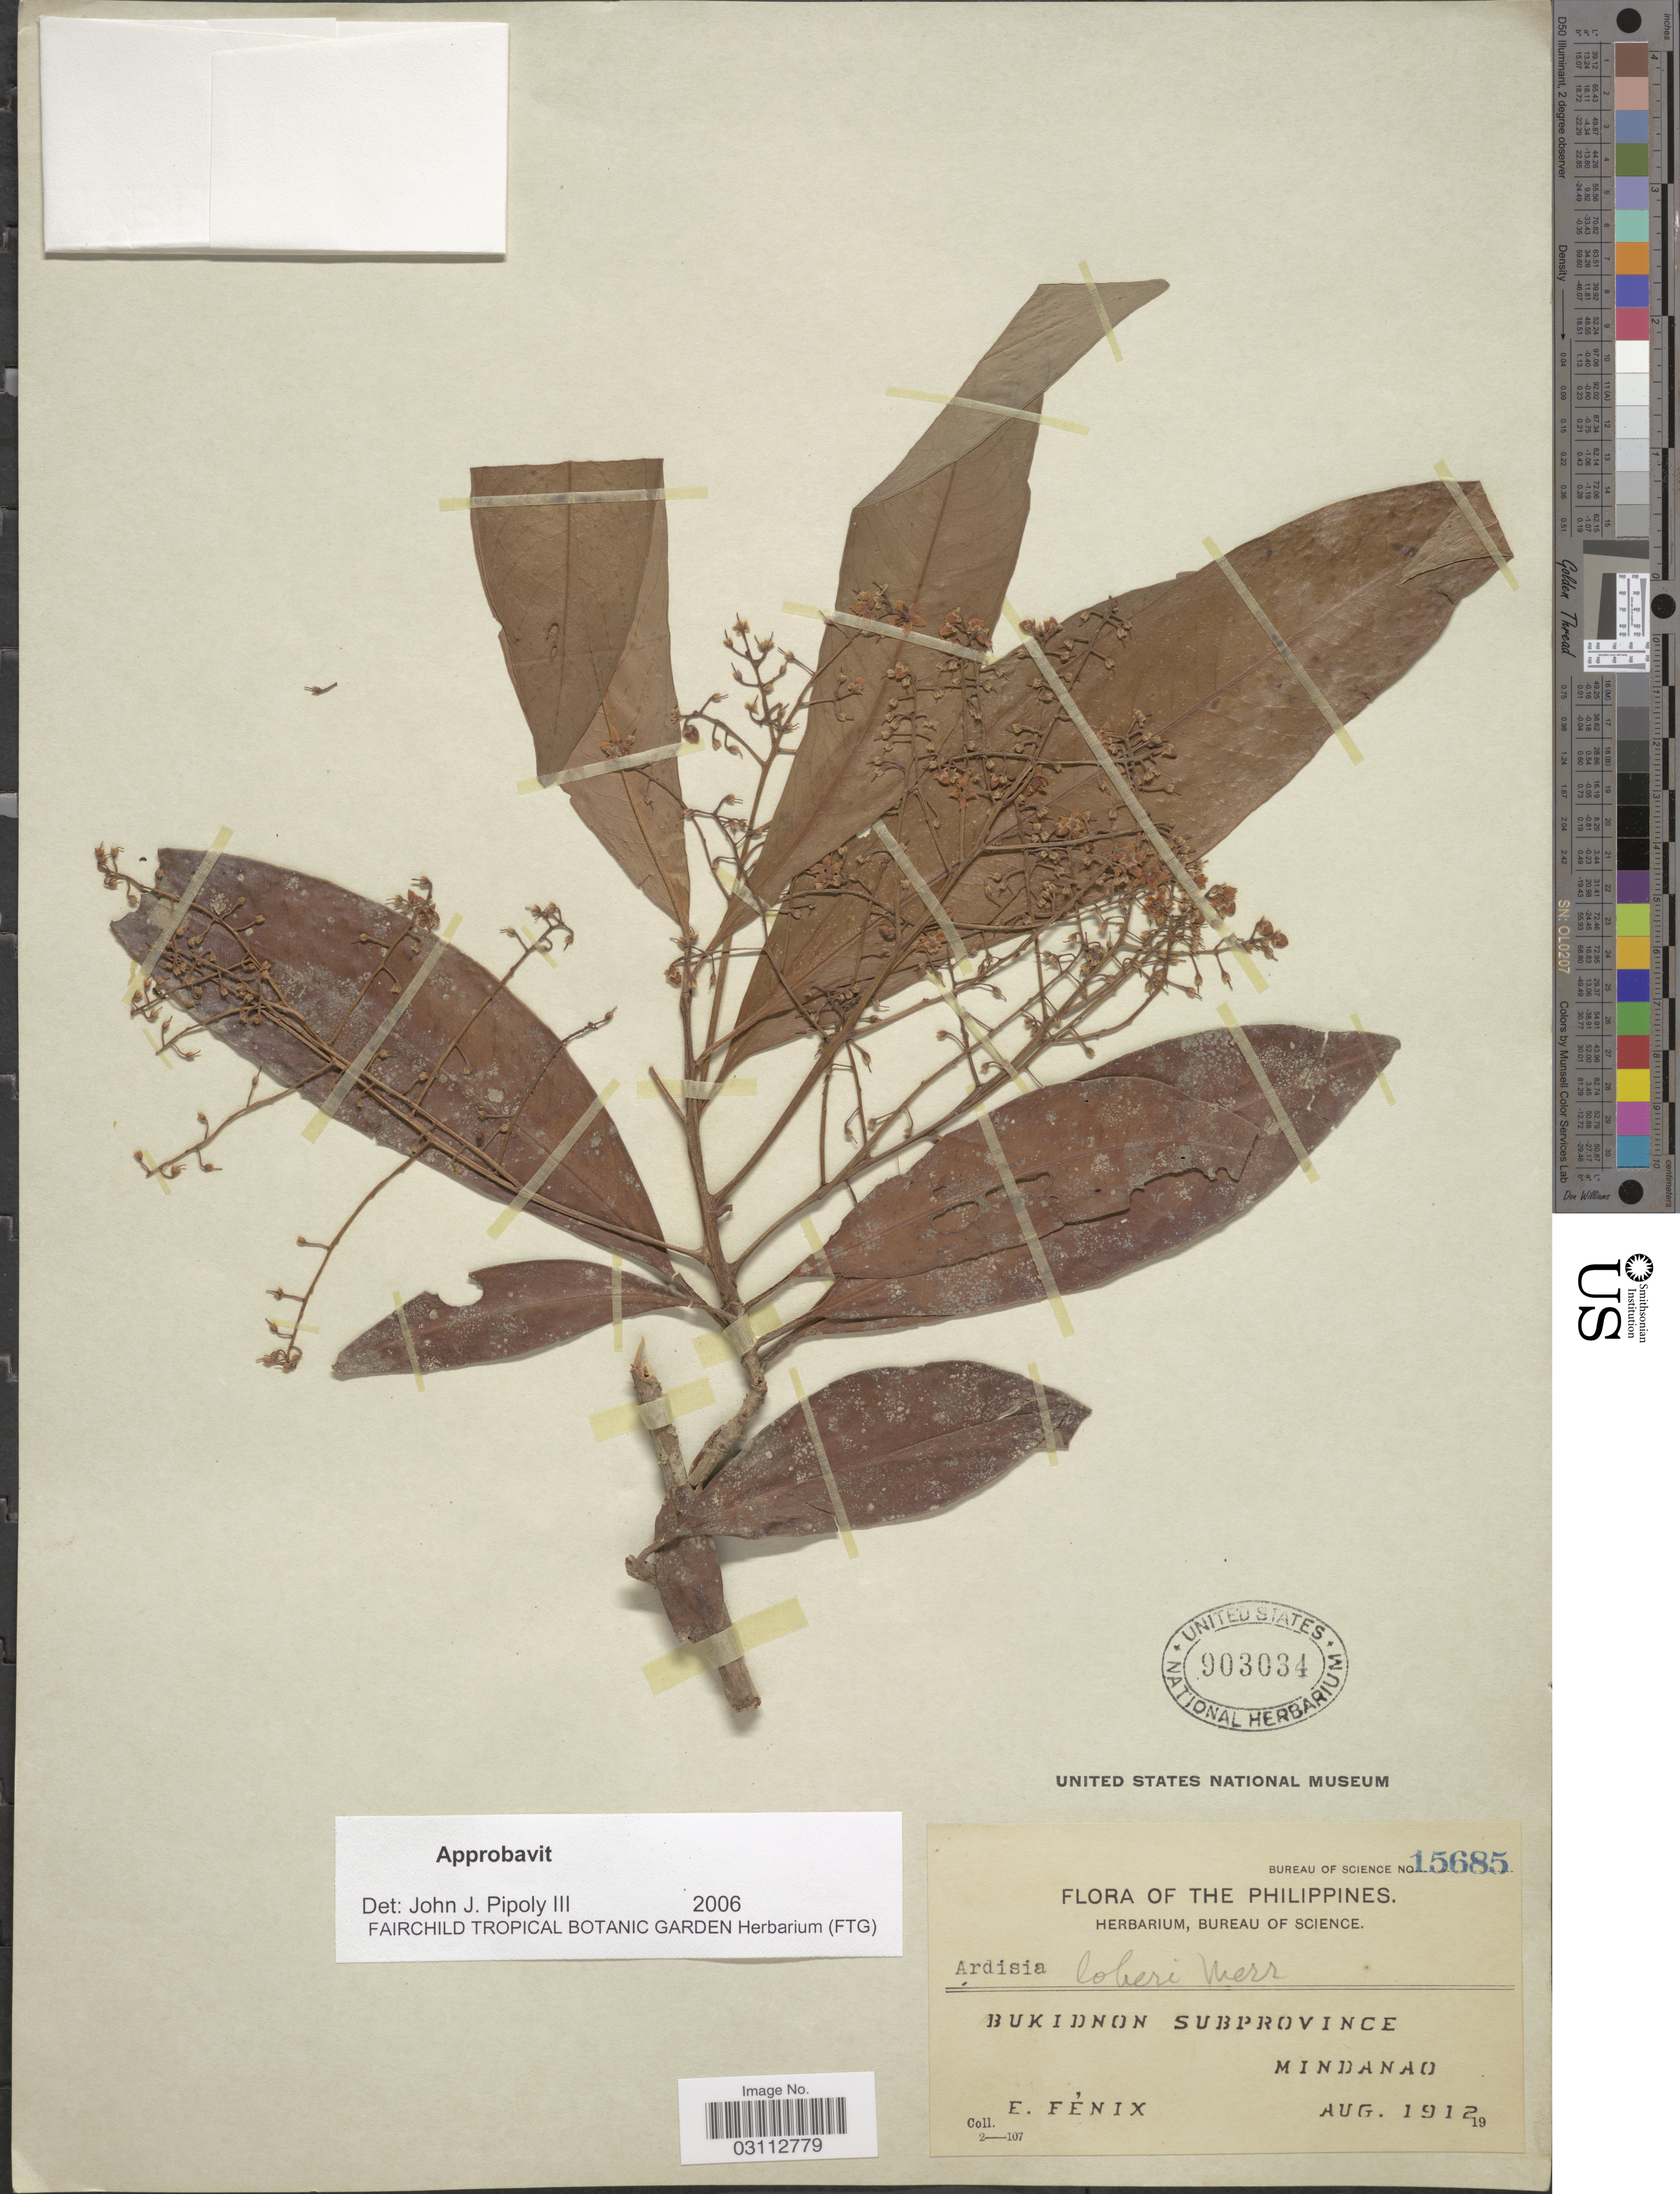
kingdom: Plantae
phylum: Tracheophyta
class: Magnoliopsida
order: Ericales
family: Primulaceae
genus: Ardisia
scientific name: Ardisia loheri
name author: Merr.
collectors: E. Fénix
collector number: Bureau of science 15685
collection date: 1912-08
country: Philippines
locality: Bukidon Subprovince, Mindanao.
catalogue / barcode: US 903034